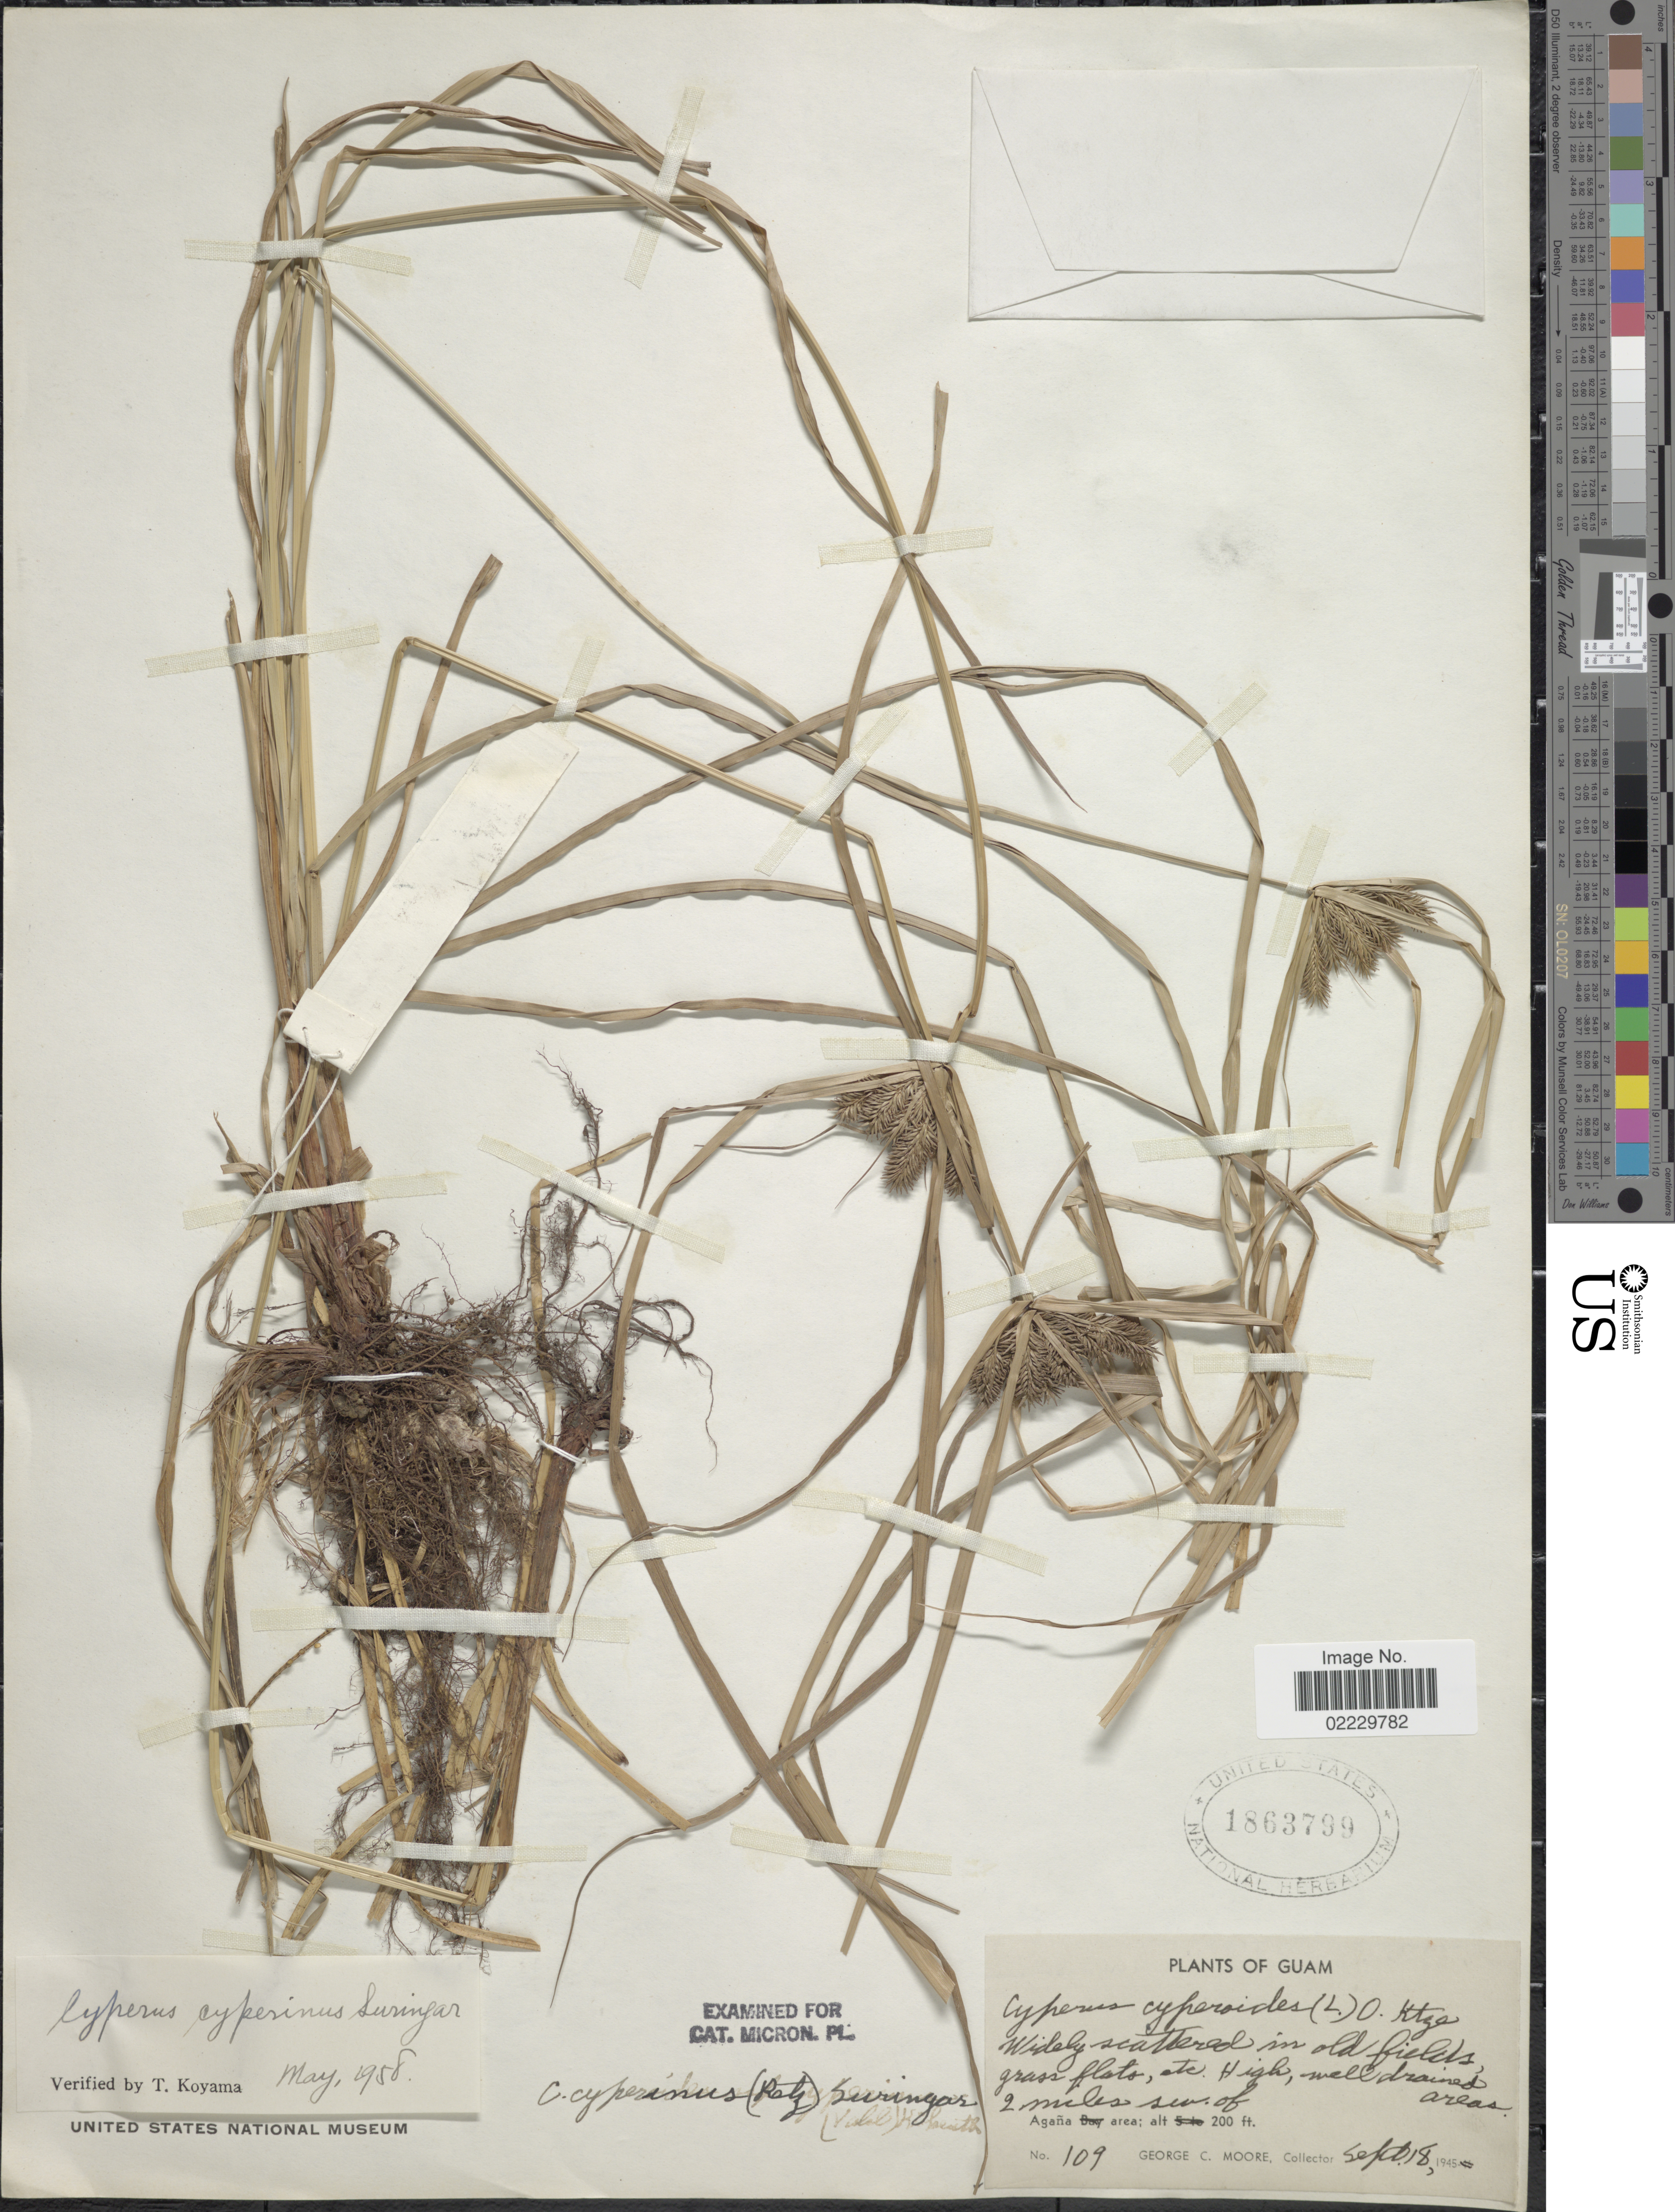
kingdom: Plantae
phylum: Tracheophyta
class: Liliopsida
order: Poales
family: Cyperaceae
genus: Cyperus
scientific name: Cyperus cyperinus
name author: (Retz.) Valck. Sur.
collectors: G. C. Moore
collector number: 109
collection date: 1945-09-18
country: Guam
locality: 2 miles sw of Agana area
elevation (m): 61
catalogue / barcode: US 1863799